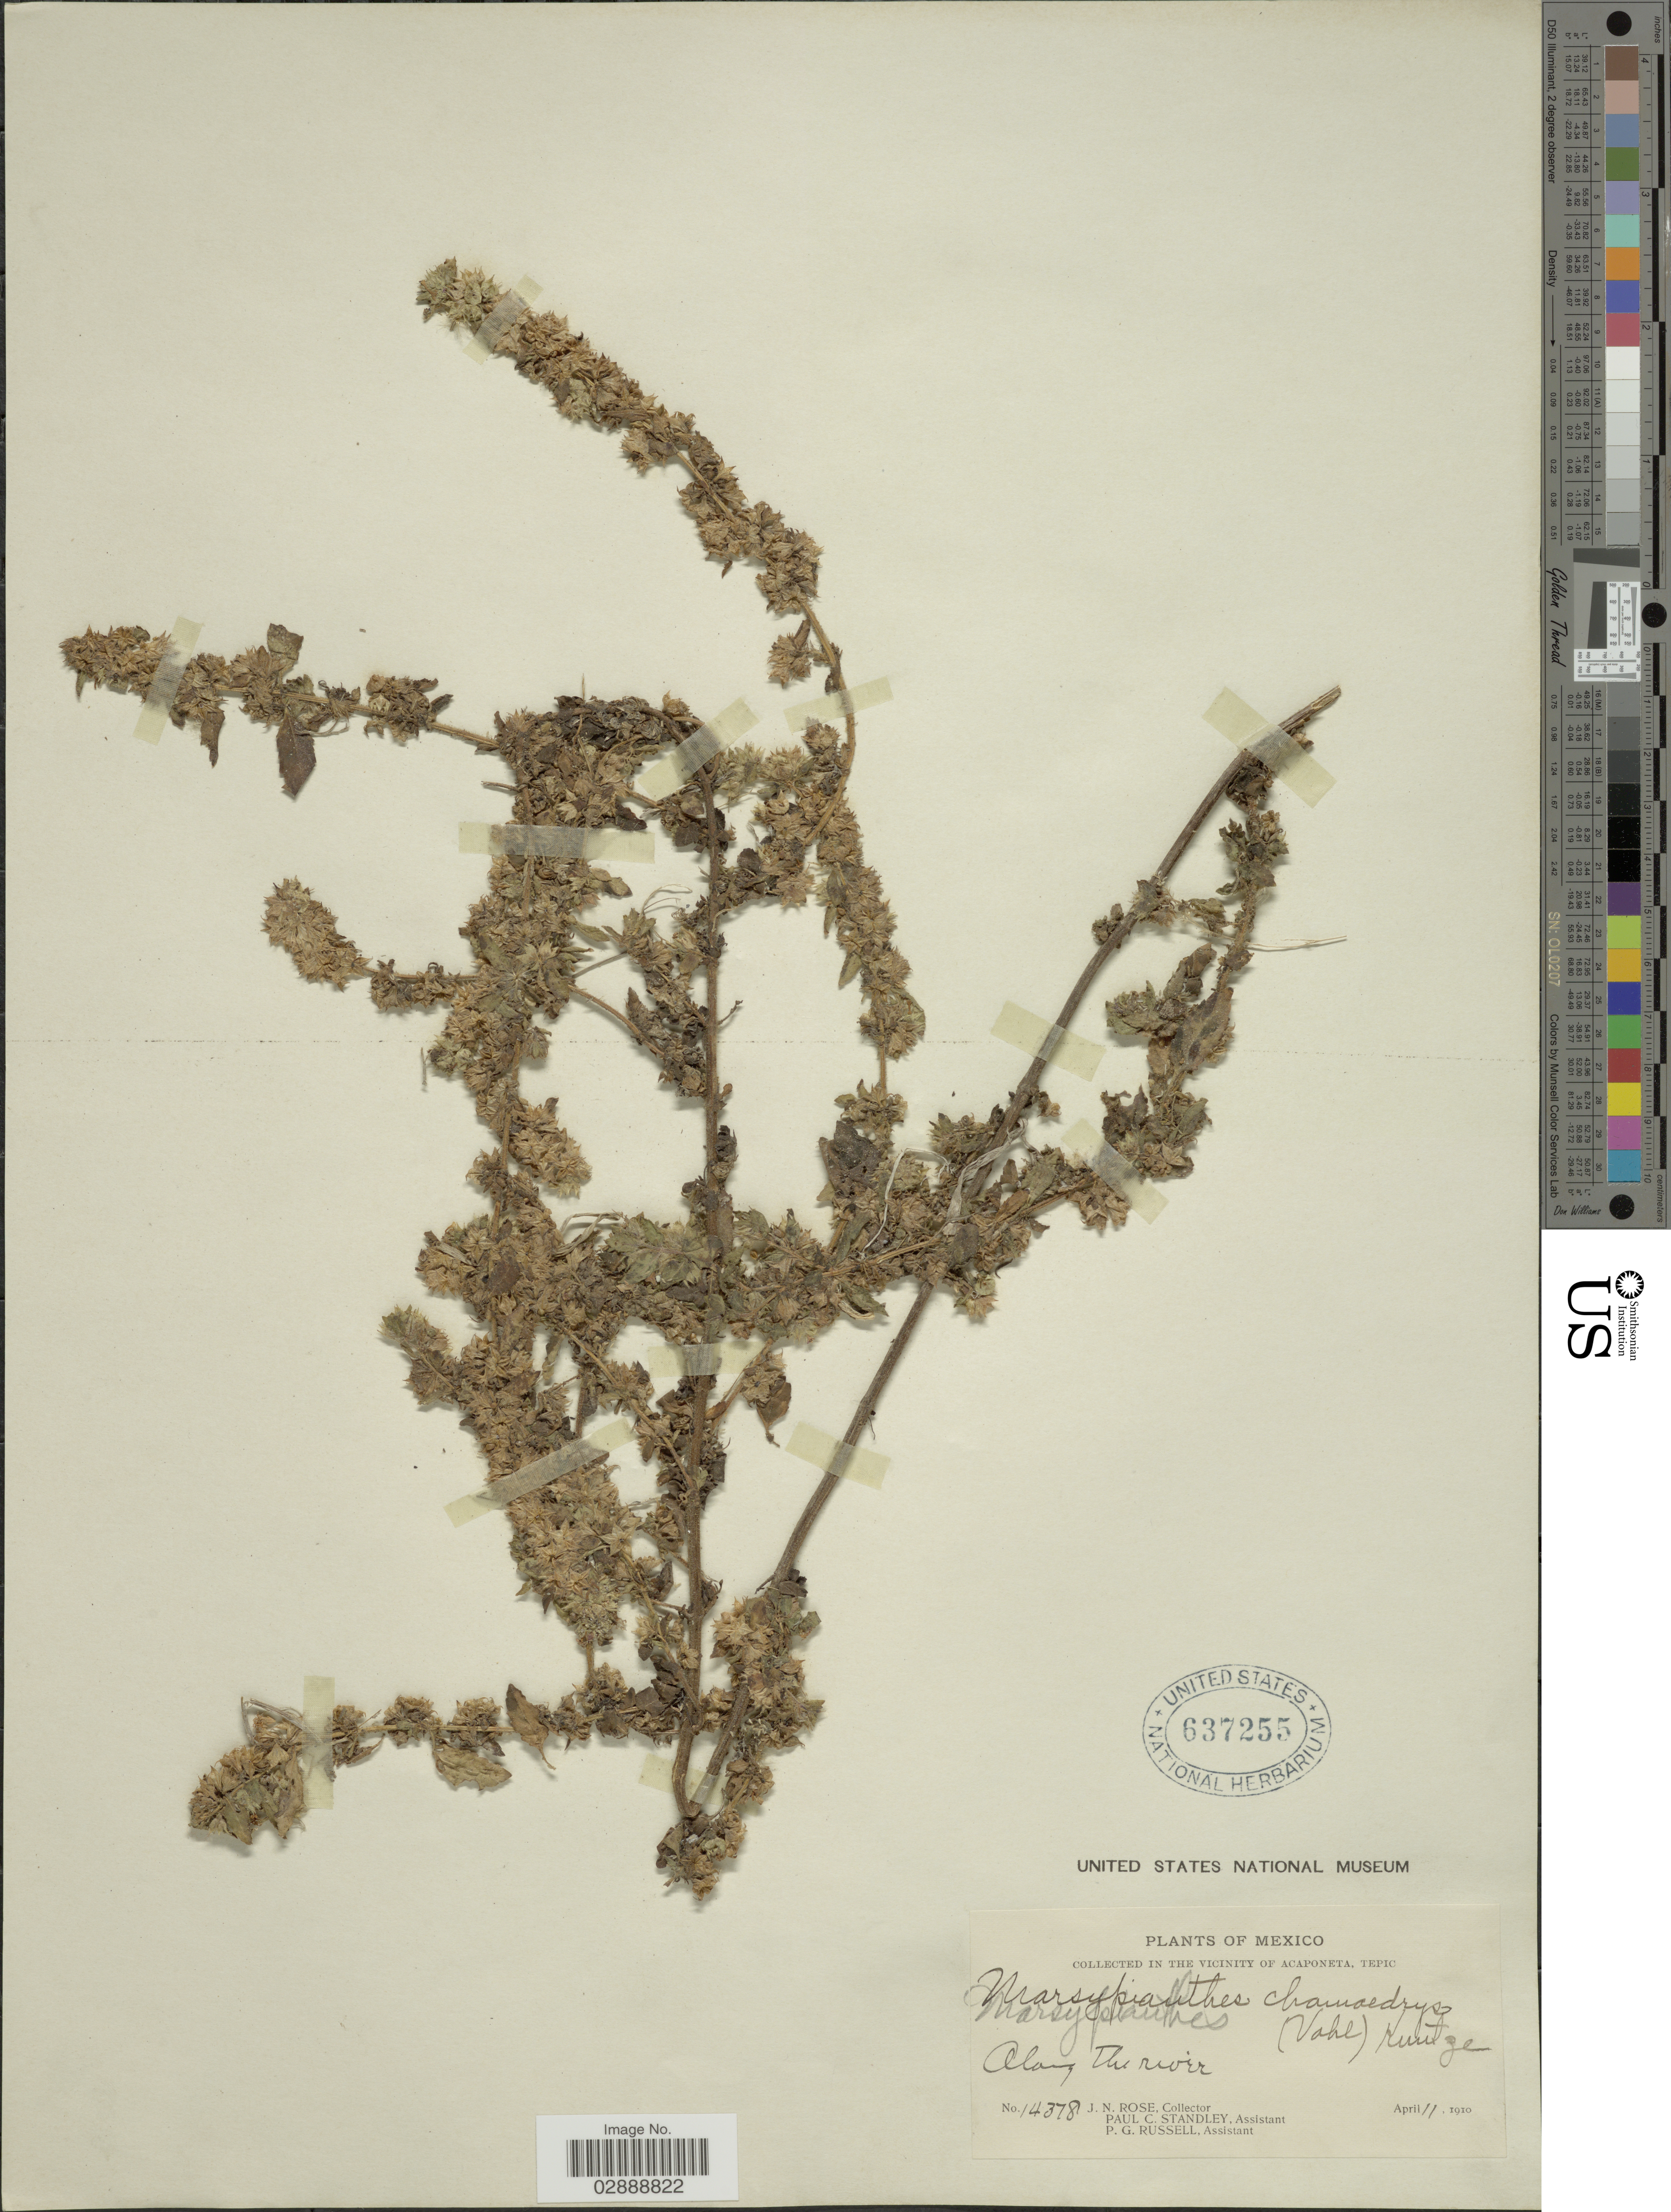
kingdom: Plantae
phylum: Tracheophyta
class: Magnoliopsida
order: Lamiales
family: Lamiaceae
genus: Marsypianthes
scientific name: Marsypianthes chamaedrys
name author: (Vahl) Kuntze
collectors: J. N. Rose, P. C. Standley & P. G. Russell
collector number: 14378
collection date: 1910-04-11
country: Mexico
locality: In the vicinity of Acaponeta, Tepic.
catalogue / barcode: US 637255